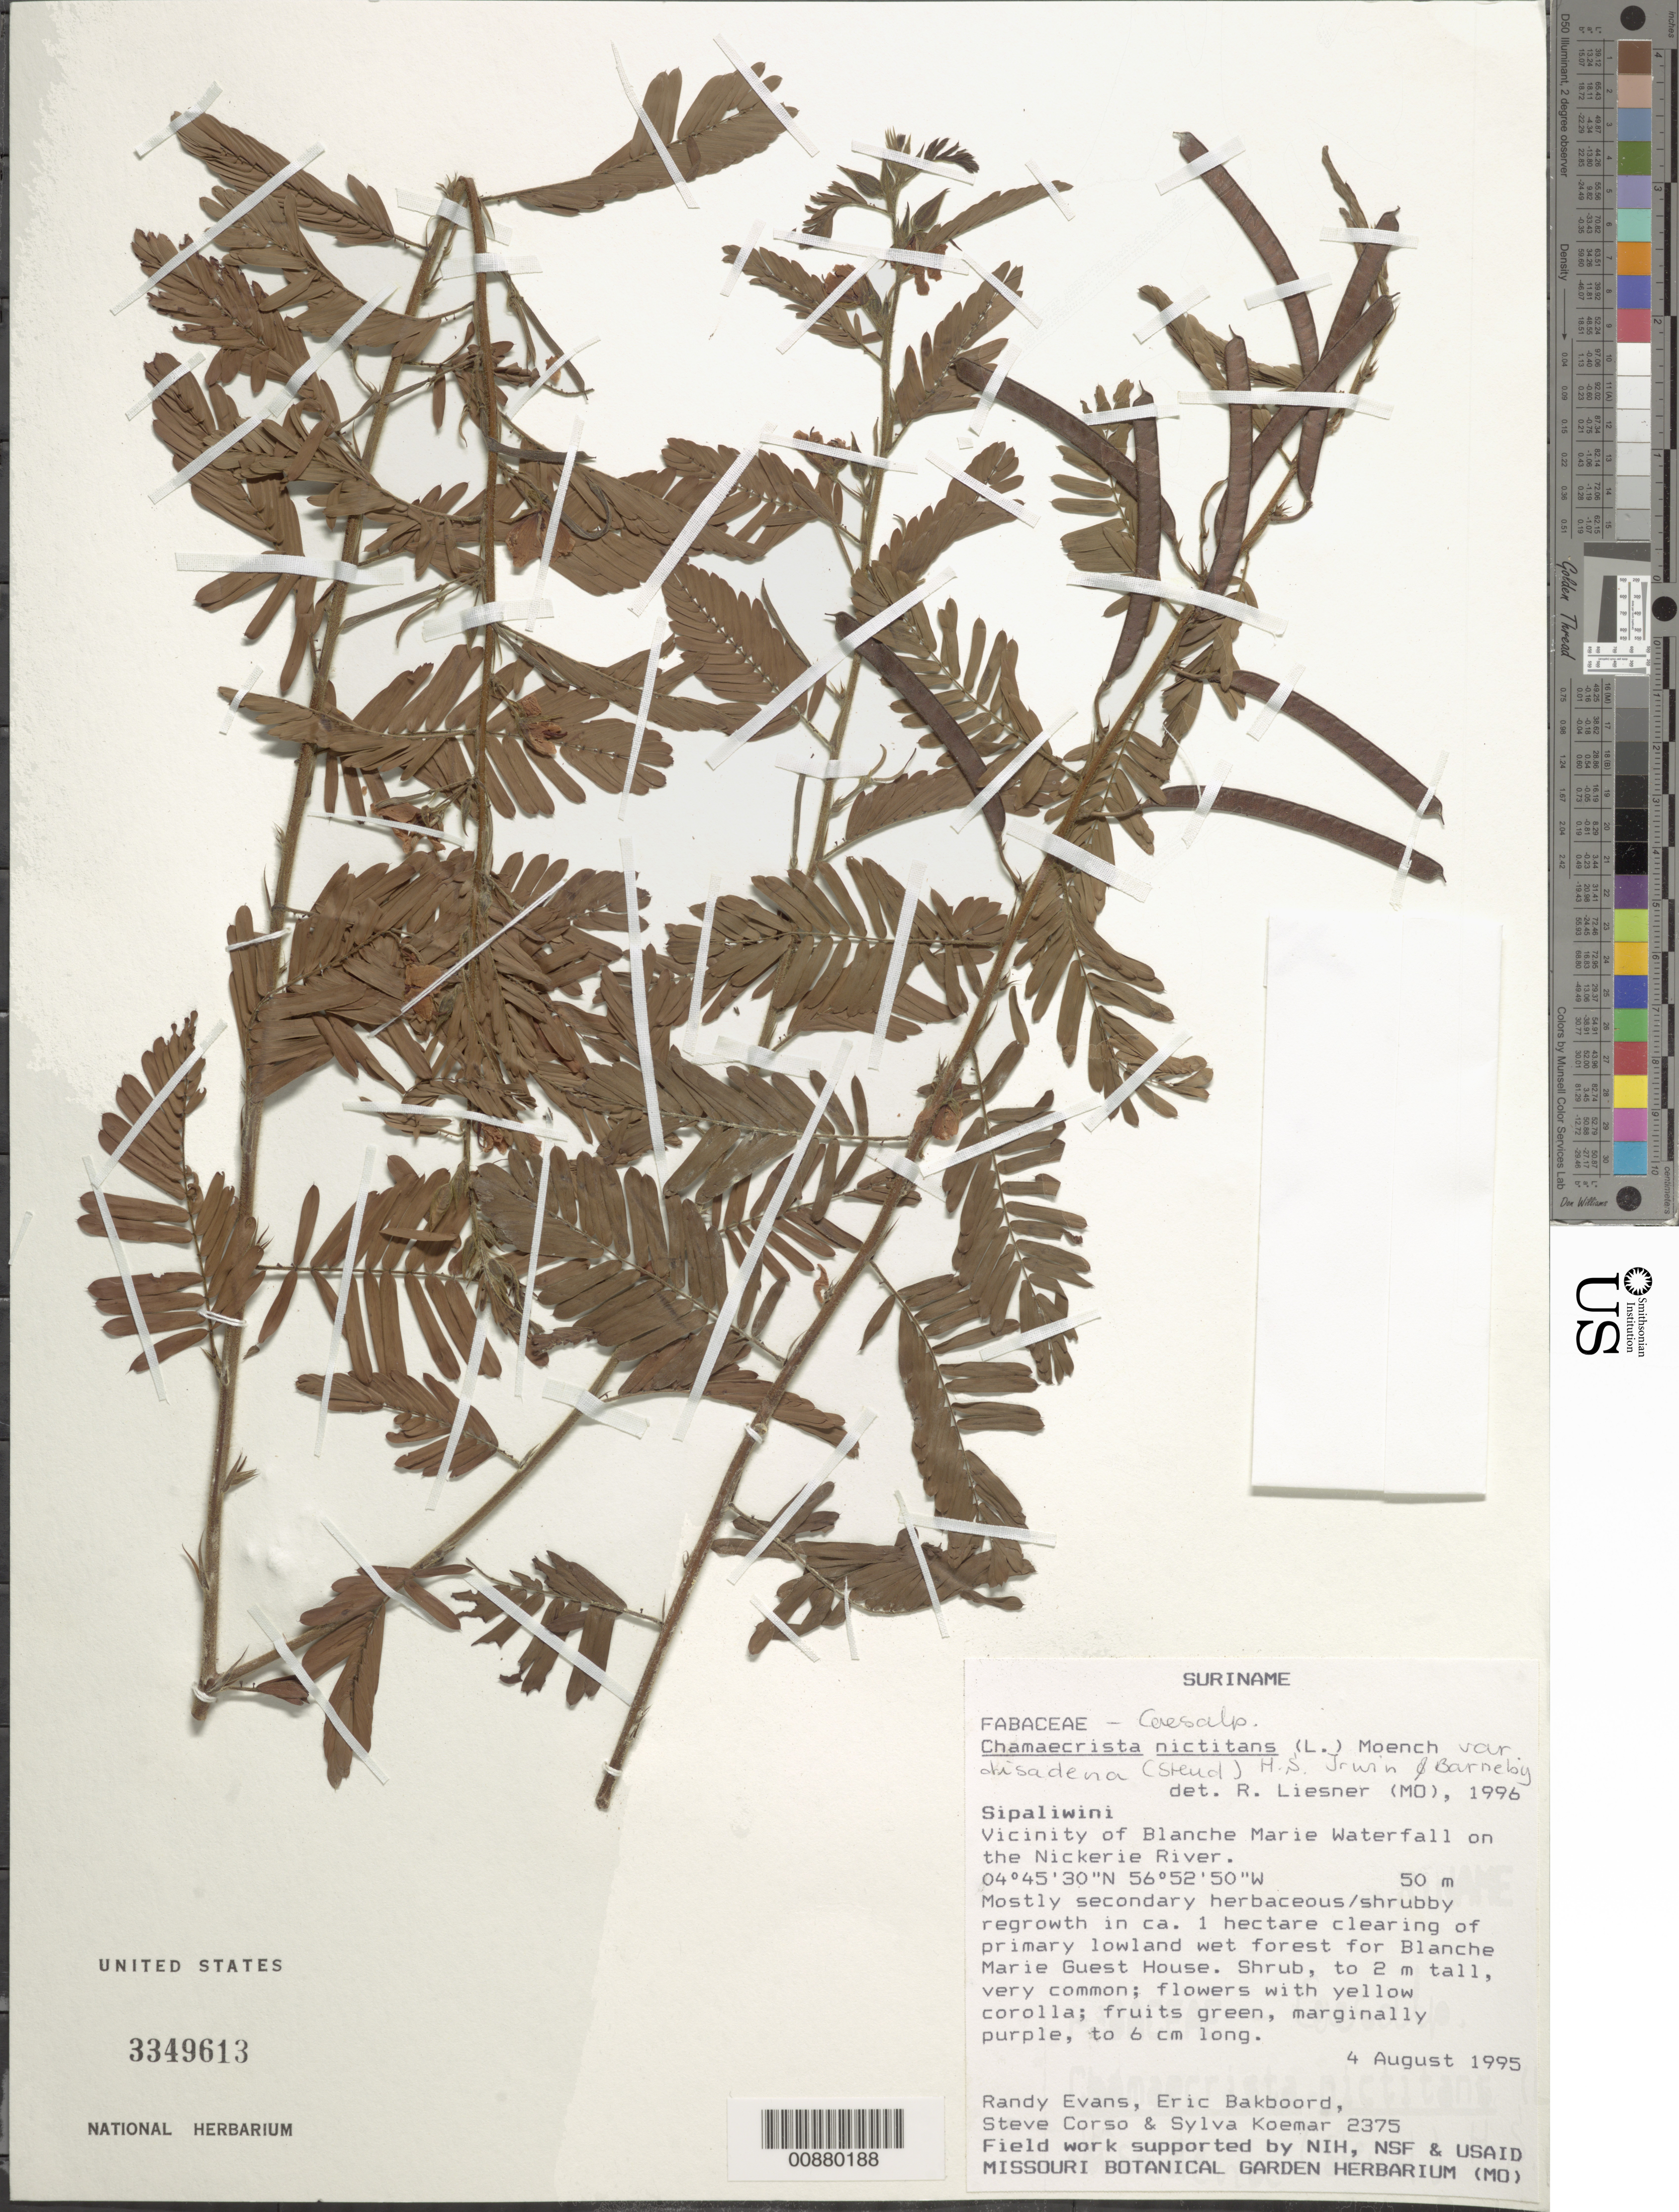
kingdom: Plantae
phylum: Tracheophyta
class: Magnoliopsida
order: Fabales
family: Fabaceae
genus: Chamaecrista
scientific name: Chamaecrista nictitans var. disadena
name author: (Steud.) H.S. Irwin & Barneby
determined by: Liesner, R. L.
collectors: R. Evans, E. Bakboord, S. Corso & S. Koemar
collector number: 2375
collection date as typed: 4-Aug-95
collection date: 1995-08-04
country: Suriname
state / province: Sipaliwini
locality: Blanche Marie Waterfall, vic., on Nickerie R.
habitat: Mostly secondary herbaceous/shrubby regrowth in ca. 1 hectare clearing of primary lowland wet forest for Blanche Marie Guest House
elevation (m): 50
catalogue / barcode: US 3349613